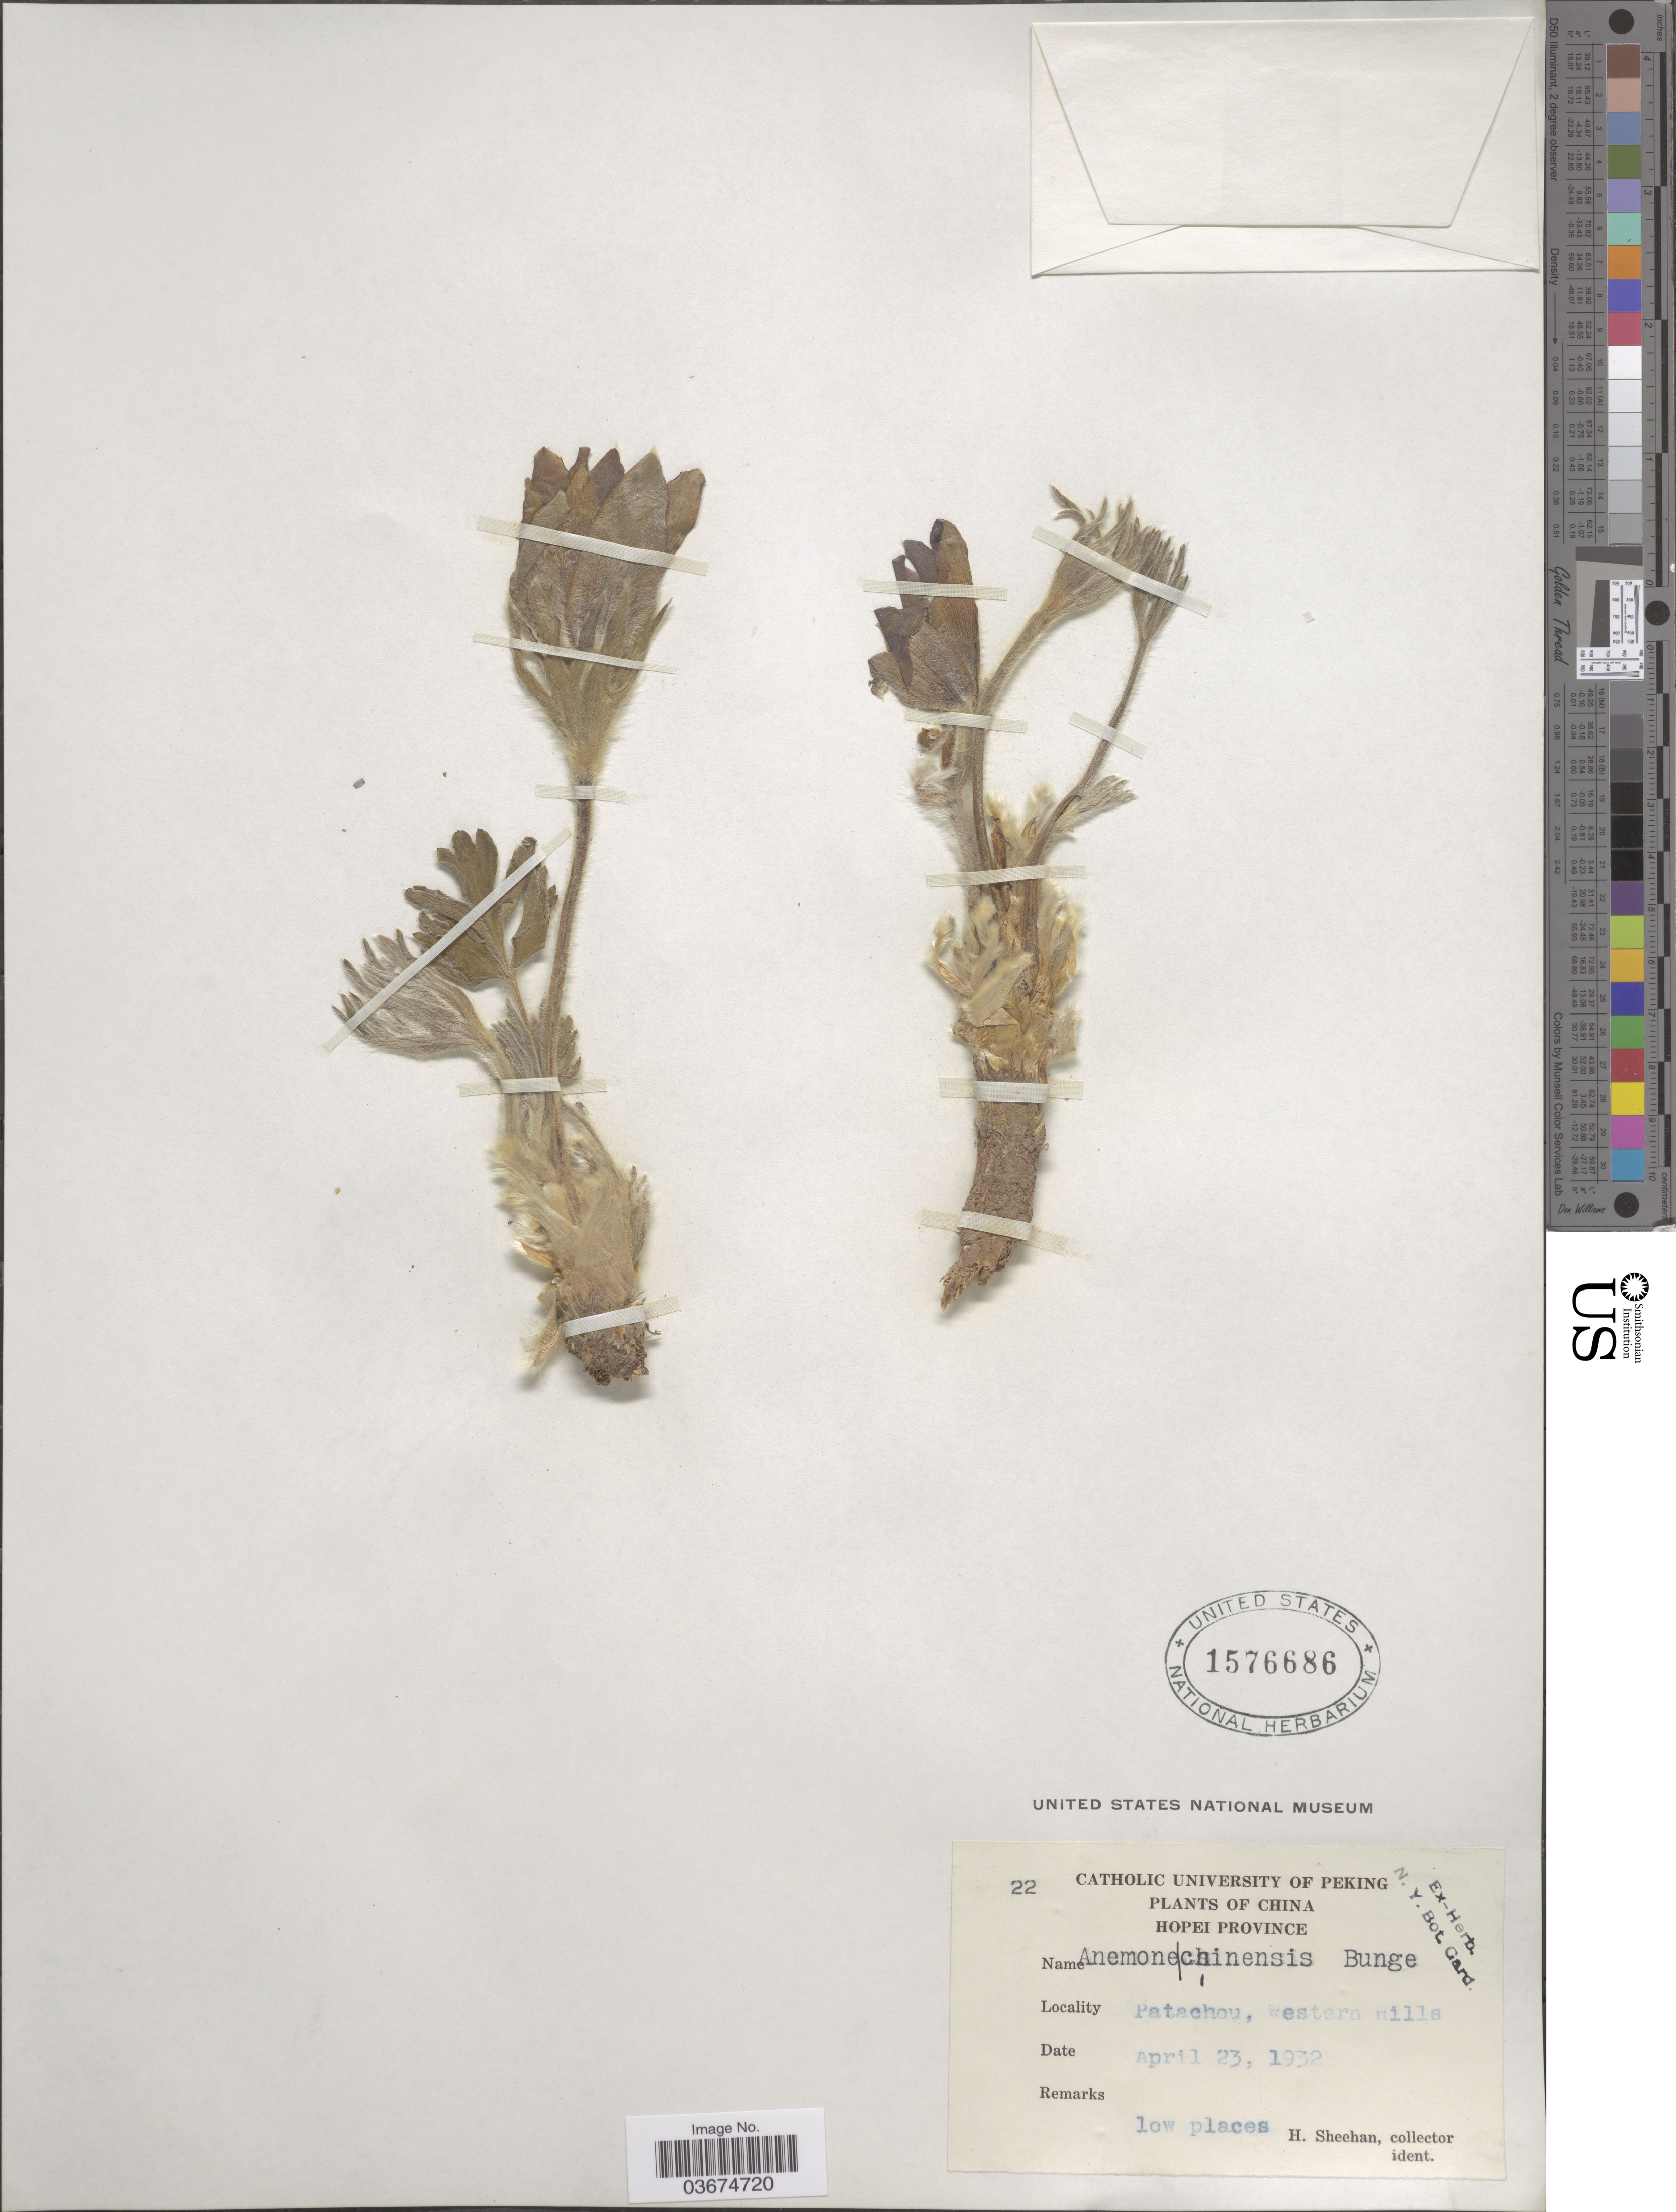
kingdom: Plantae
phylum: Tracheophyta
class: Magnoliopsida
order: Ranunculales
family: Ranunculaceae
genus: Pulsatilla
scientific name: Pulsatilla chinensis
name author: (Bunge) Regel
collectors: H. Sheehan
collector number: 22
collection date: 1932-04-23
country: China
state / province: Hebei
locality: Hopei Province. Patachou, Western Hills.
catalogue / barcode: US 1576686